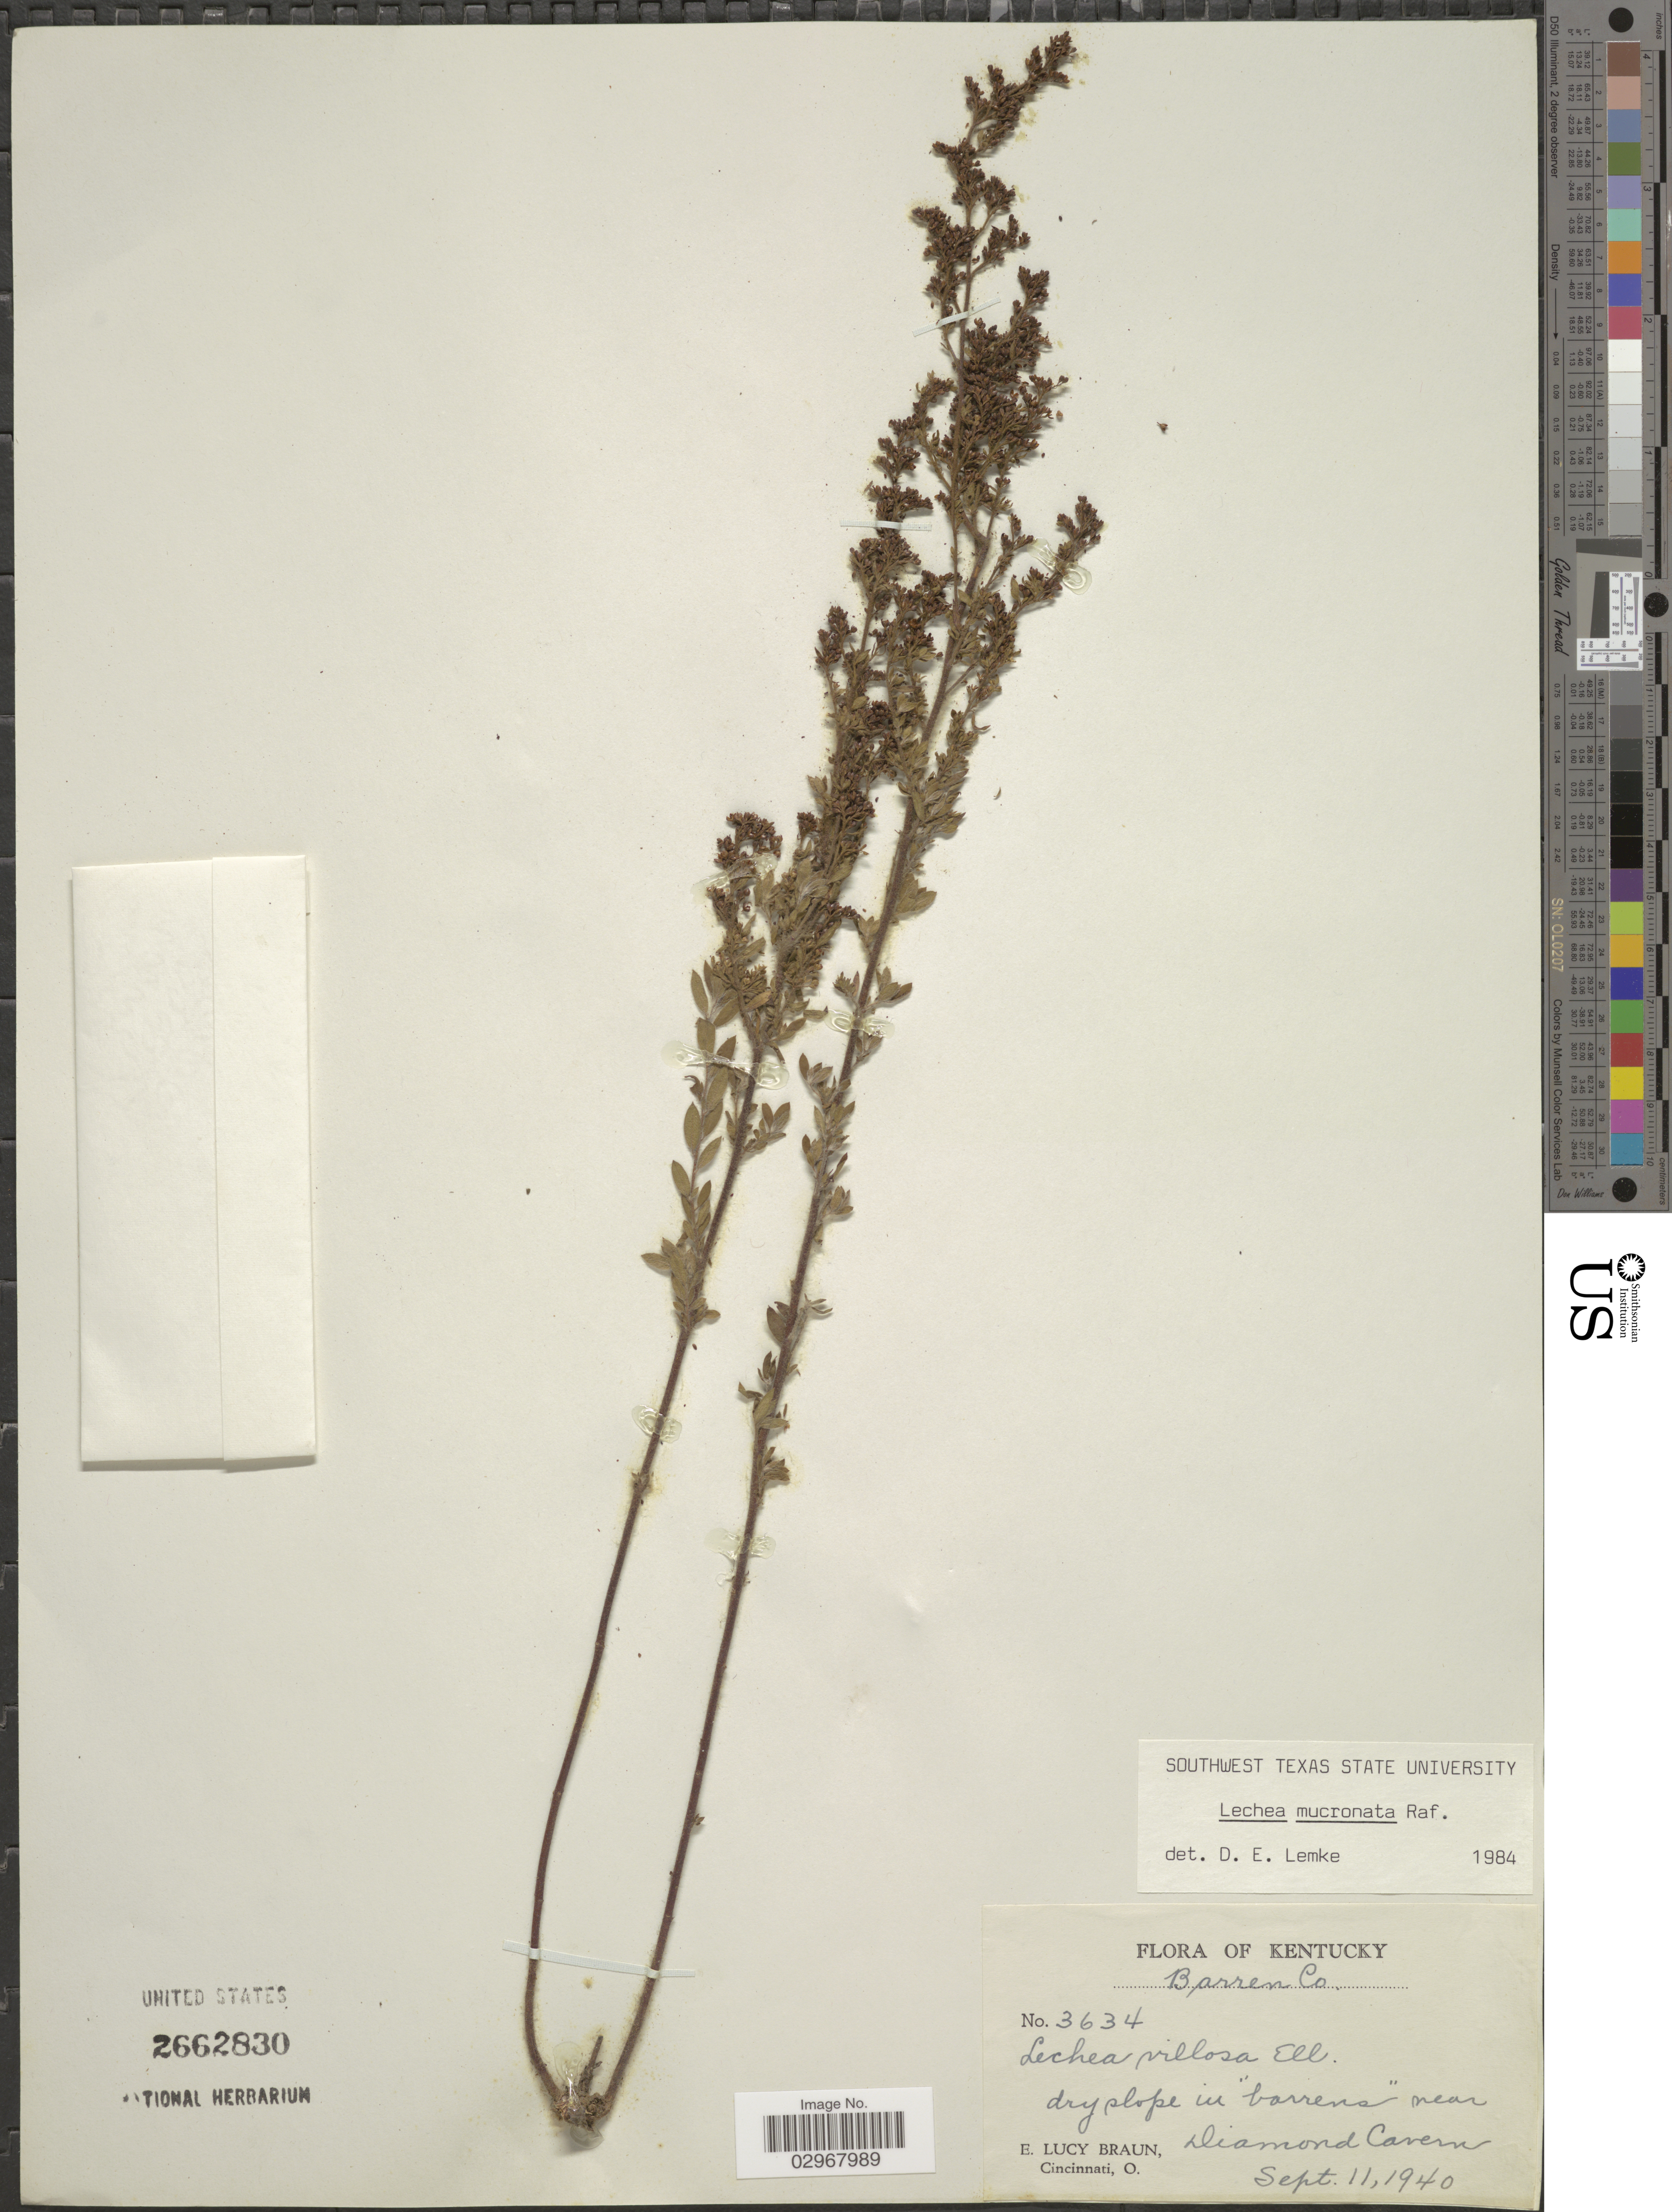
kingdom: Plantae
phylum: Tracheophyta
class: Magnoliopsida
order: Malvales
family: Cistaceae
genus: Lechea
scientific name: Lechea mucronata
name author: Raf.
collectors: E. L. Braun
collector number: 3634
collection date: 1940-09-11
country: United States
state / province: Kentucky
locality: Barren Co. Near Diamond Cavern.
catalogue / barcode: US 2662830